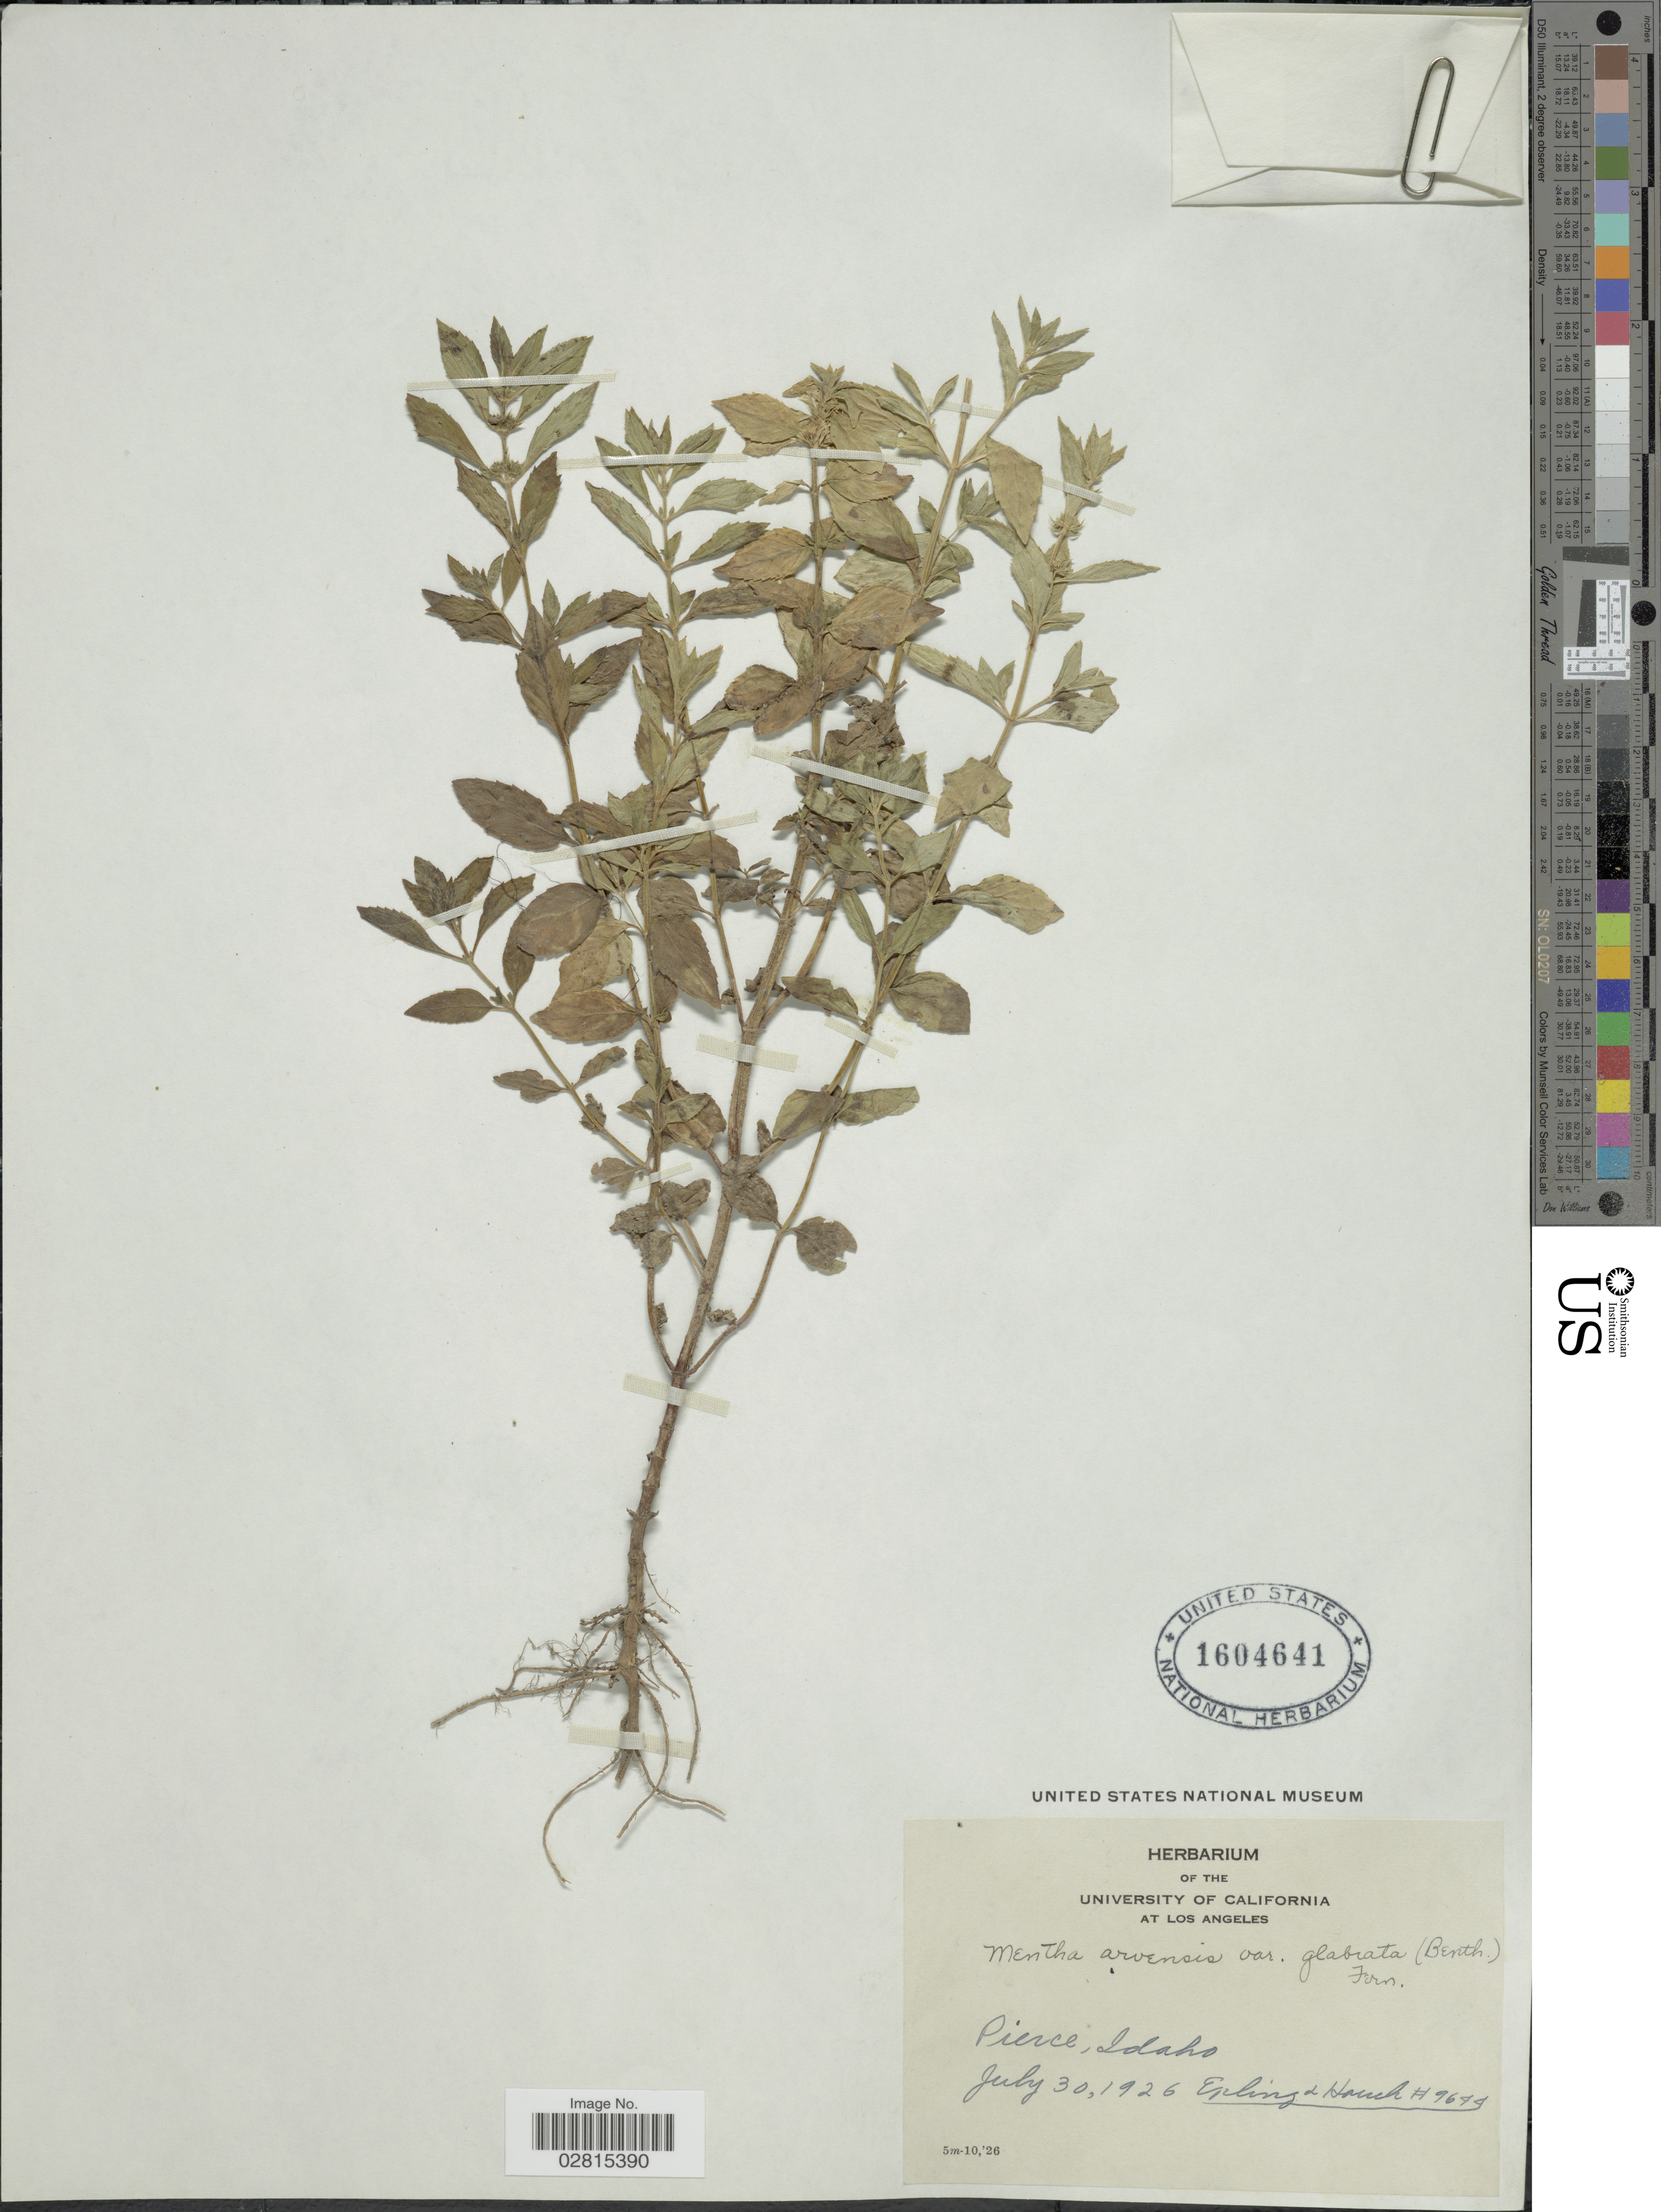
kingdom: Plantae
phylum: Tracheophyta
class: Magnoliopsida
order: Lamiales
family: Lamiaceae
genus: Mentha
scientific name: Mentha canadensis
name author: L.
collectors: -- Epling & -. Hauch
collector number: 9644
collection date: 1926-07-30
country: United States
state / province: Idaho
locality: Pierce.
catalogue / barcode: US 1604641